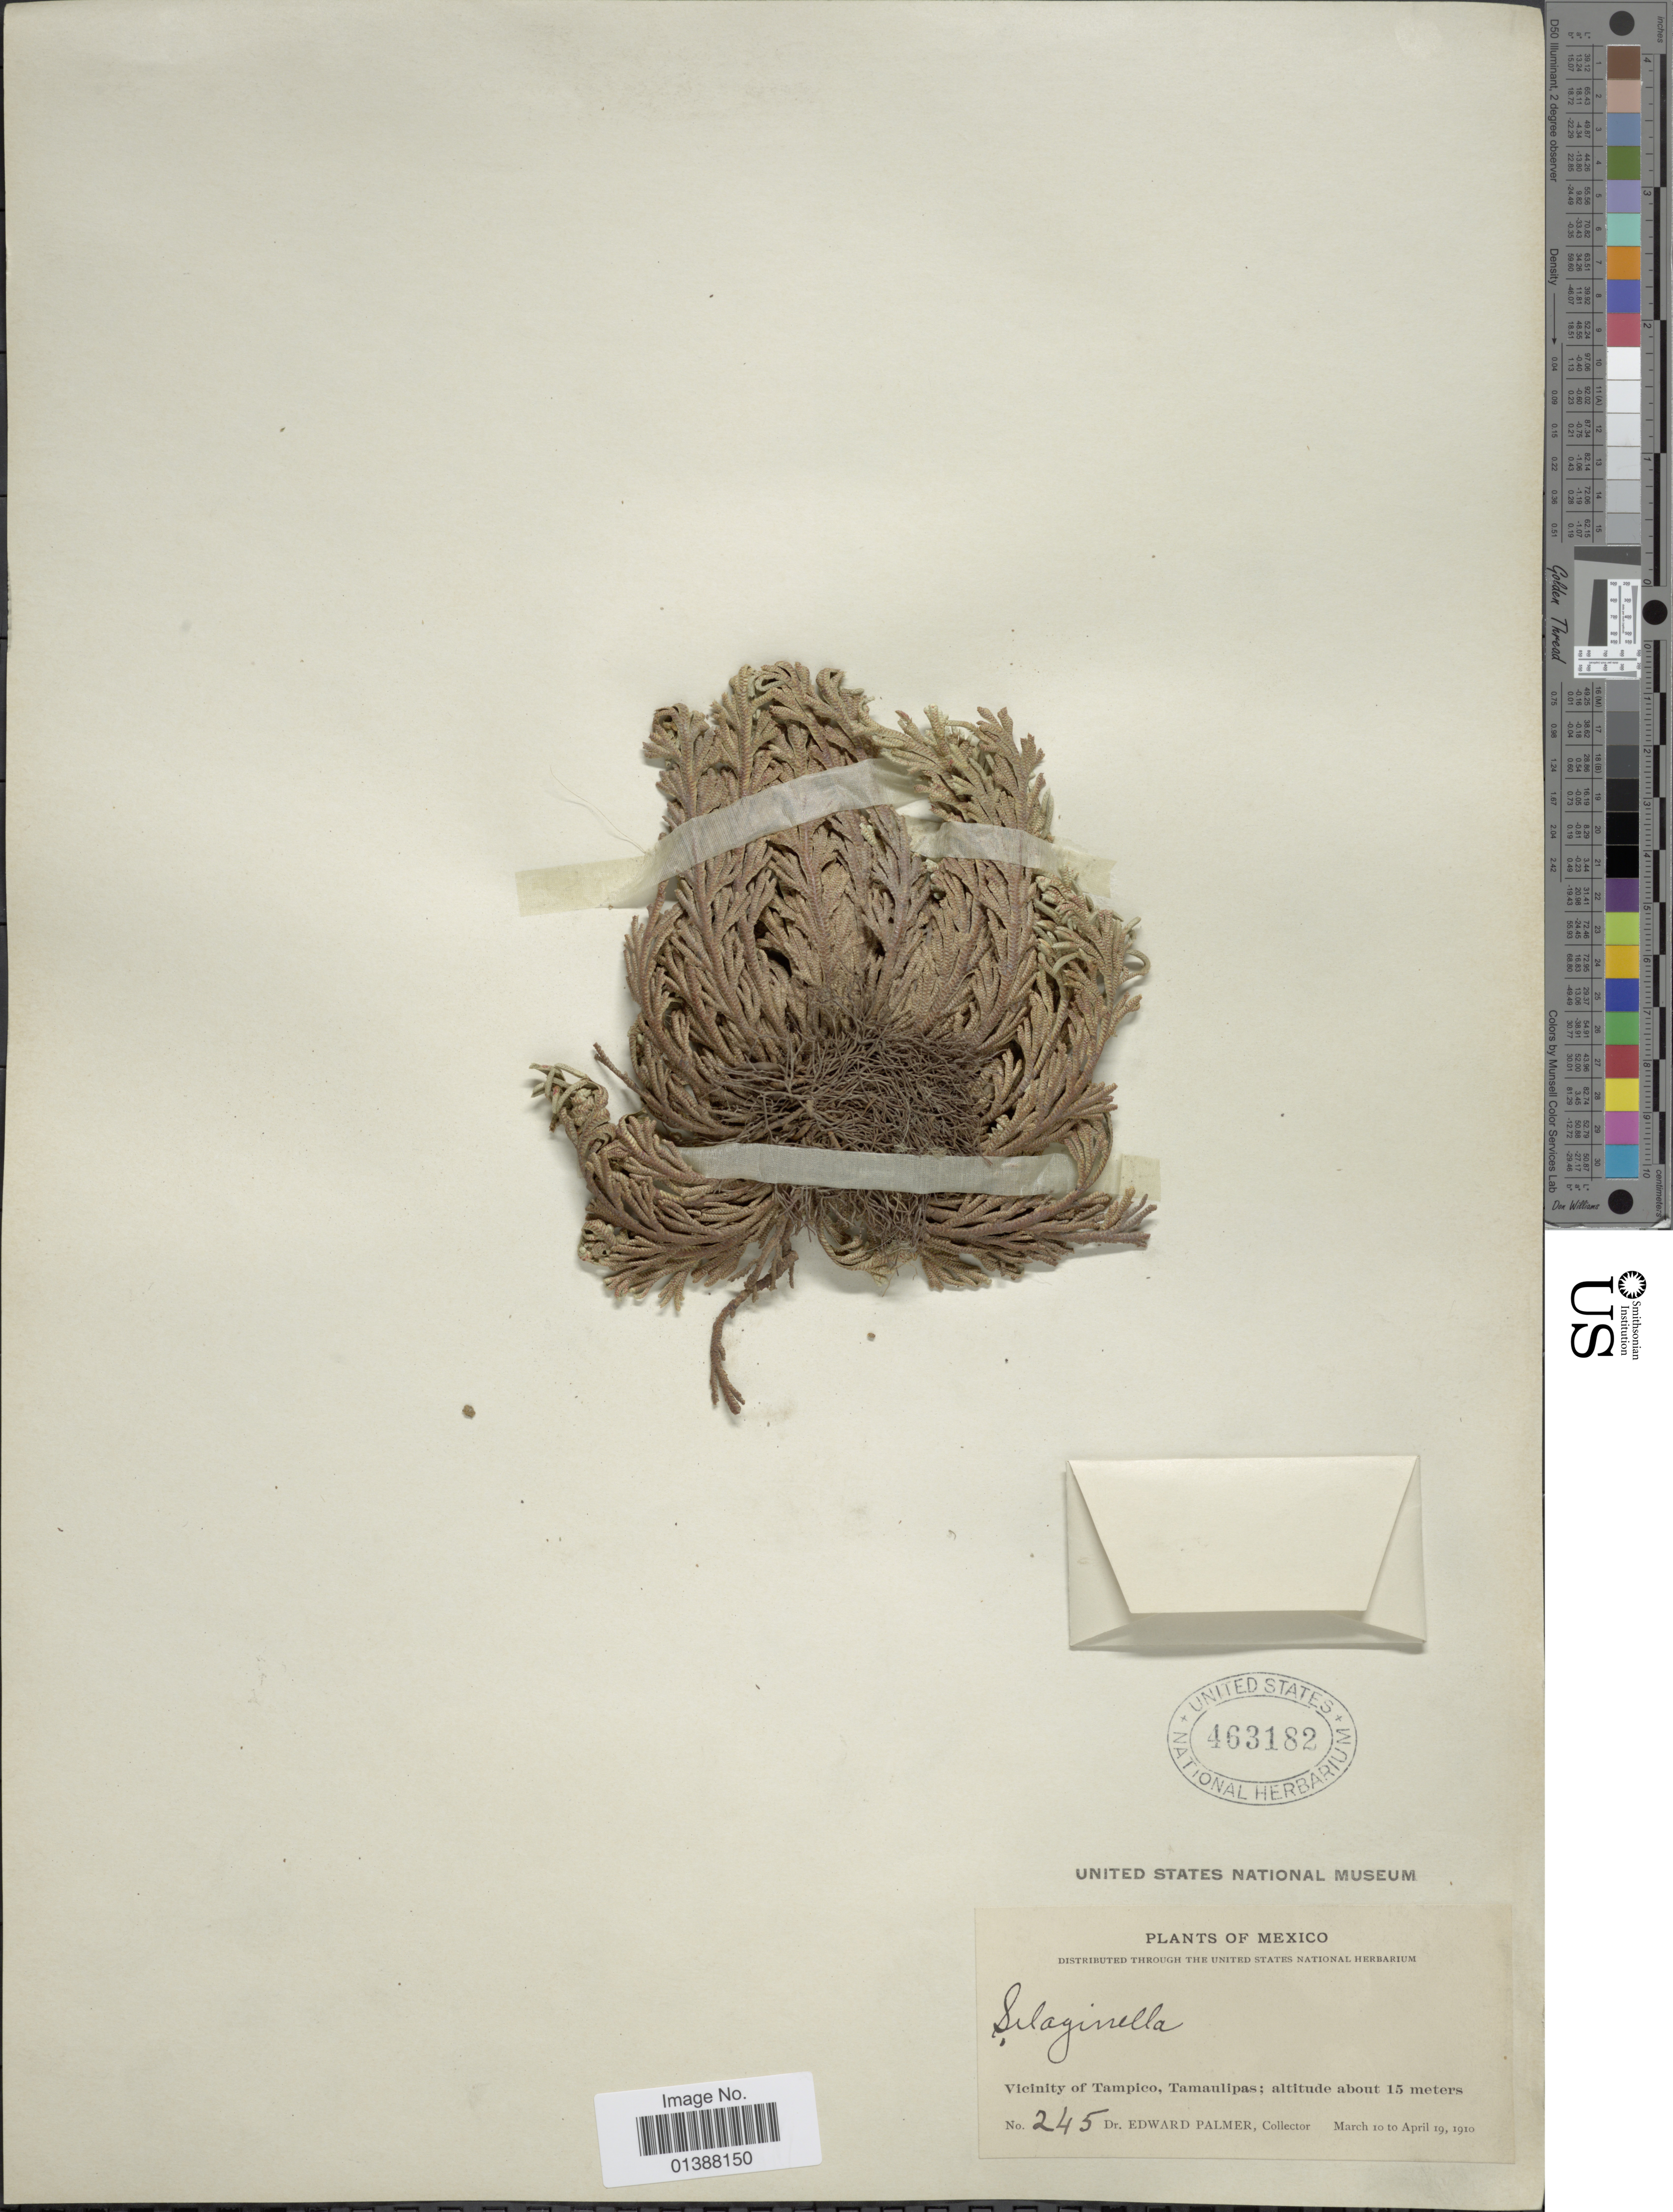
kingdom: Plantae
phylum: Tracheophyta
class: Lycopodiopsida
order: Selaginellales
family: Selaginellaceae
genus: Selaginella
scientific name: Selaginella lepidophylla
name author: (Hook. & Grev.) Spring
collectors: E. Palmer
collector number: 245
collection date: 1910-03-10/1910-04-19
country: Mexico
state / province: Tamaulipas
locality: Vicinity of Tampico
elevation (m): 15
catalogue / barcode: US 463182